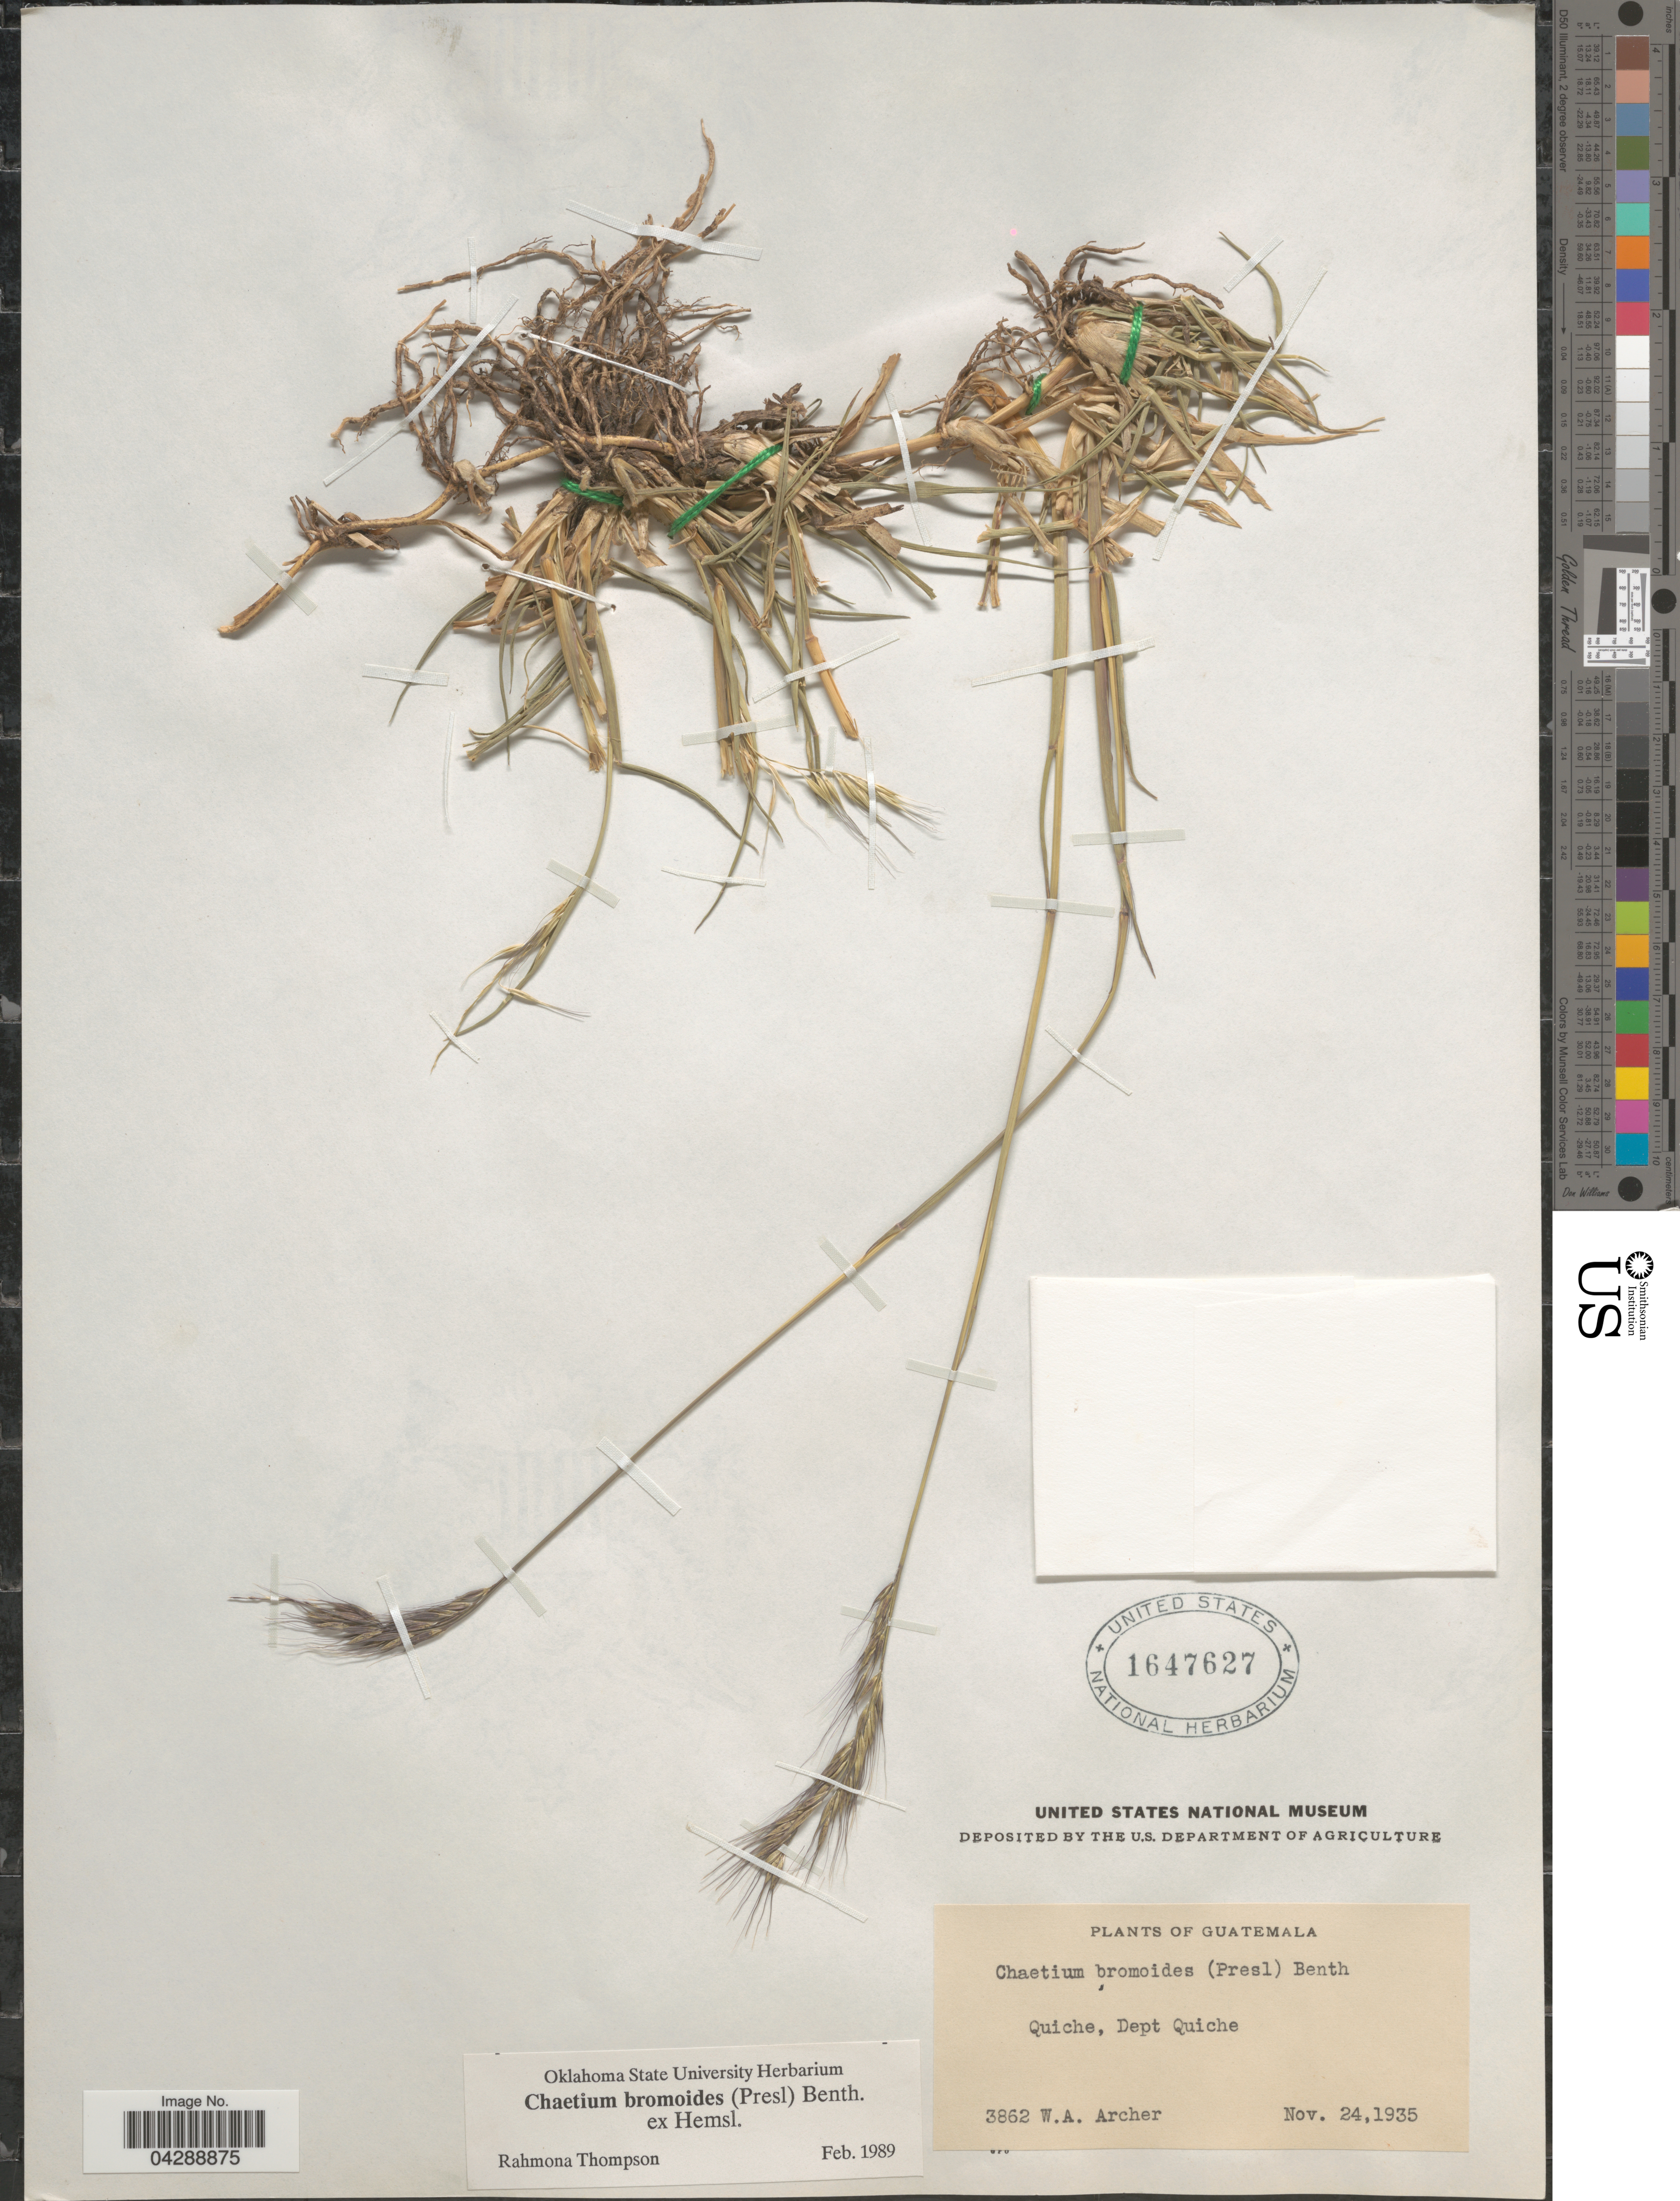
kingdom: Plantae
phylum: Tracheophyta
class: Liliopsida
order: Poales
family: Poaceae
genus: Chaetium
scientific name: Chaetium bromoides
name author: (J. Presl) Benth. ex Hemsl.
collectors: W. Archer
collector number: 3862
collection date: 1935-11-24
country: Guatemala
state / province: El Quiche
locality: Quiche, Dept. Quiche.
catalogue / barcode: US 1647627